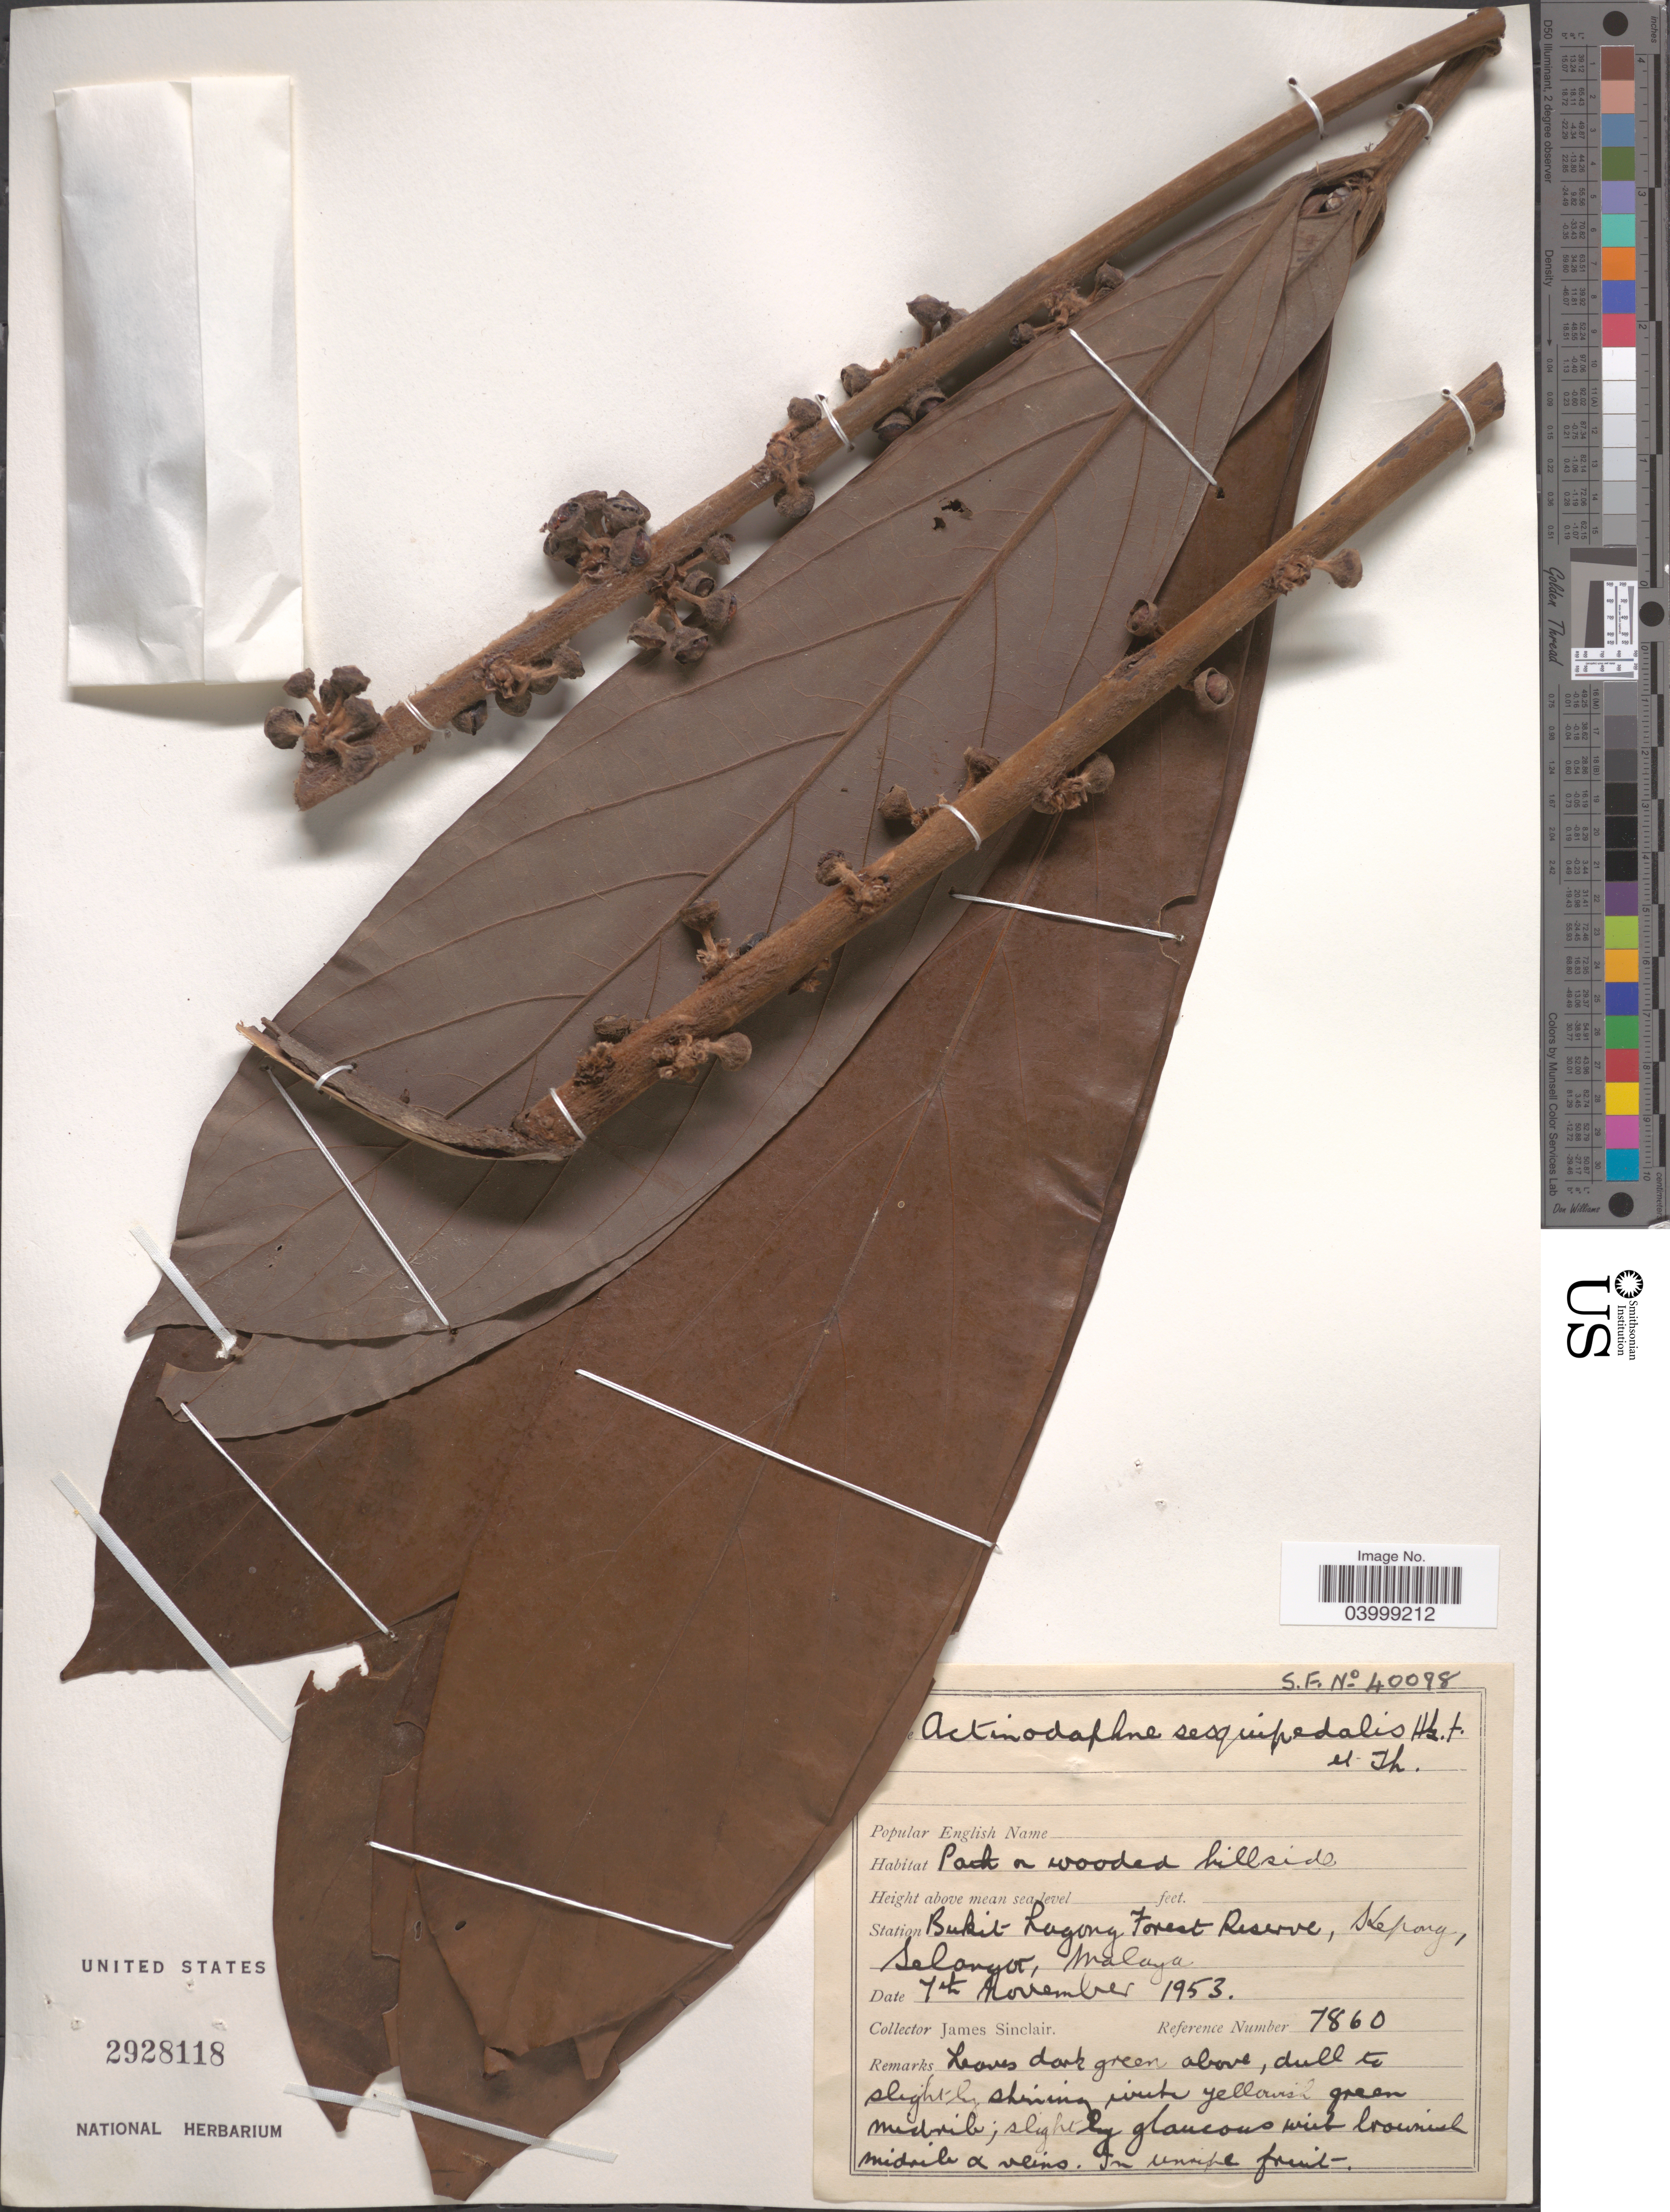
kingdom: Plantae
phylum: Tracheophyta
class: Magnoliopsida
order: Laurales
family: Lauraceae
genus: Actinodaphne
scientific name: Actinodaphne sesquipedalis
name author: Hook. f. ex Thomson & Meisn.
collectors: J. Sinclair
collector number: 7860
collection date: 1953-11-07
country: Malaysia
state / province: Selangor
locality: Station Bukit Lagong Forest Reserve, Kepong, Selangor, Malaya.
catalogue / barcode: US 2928118